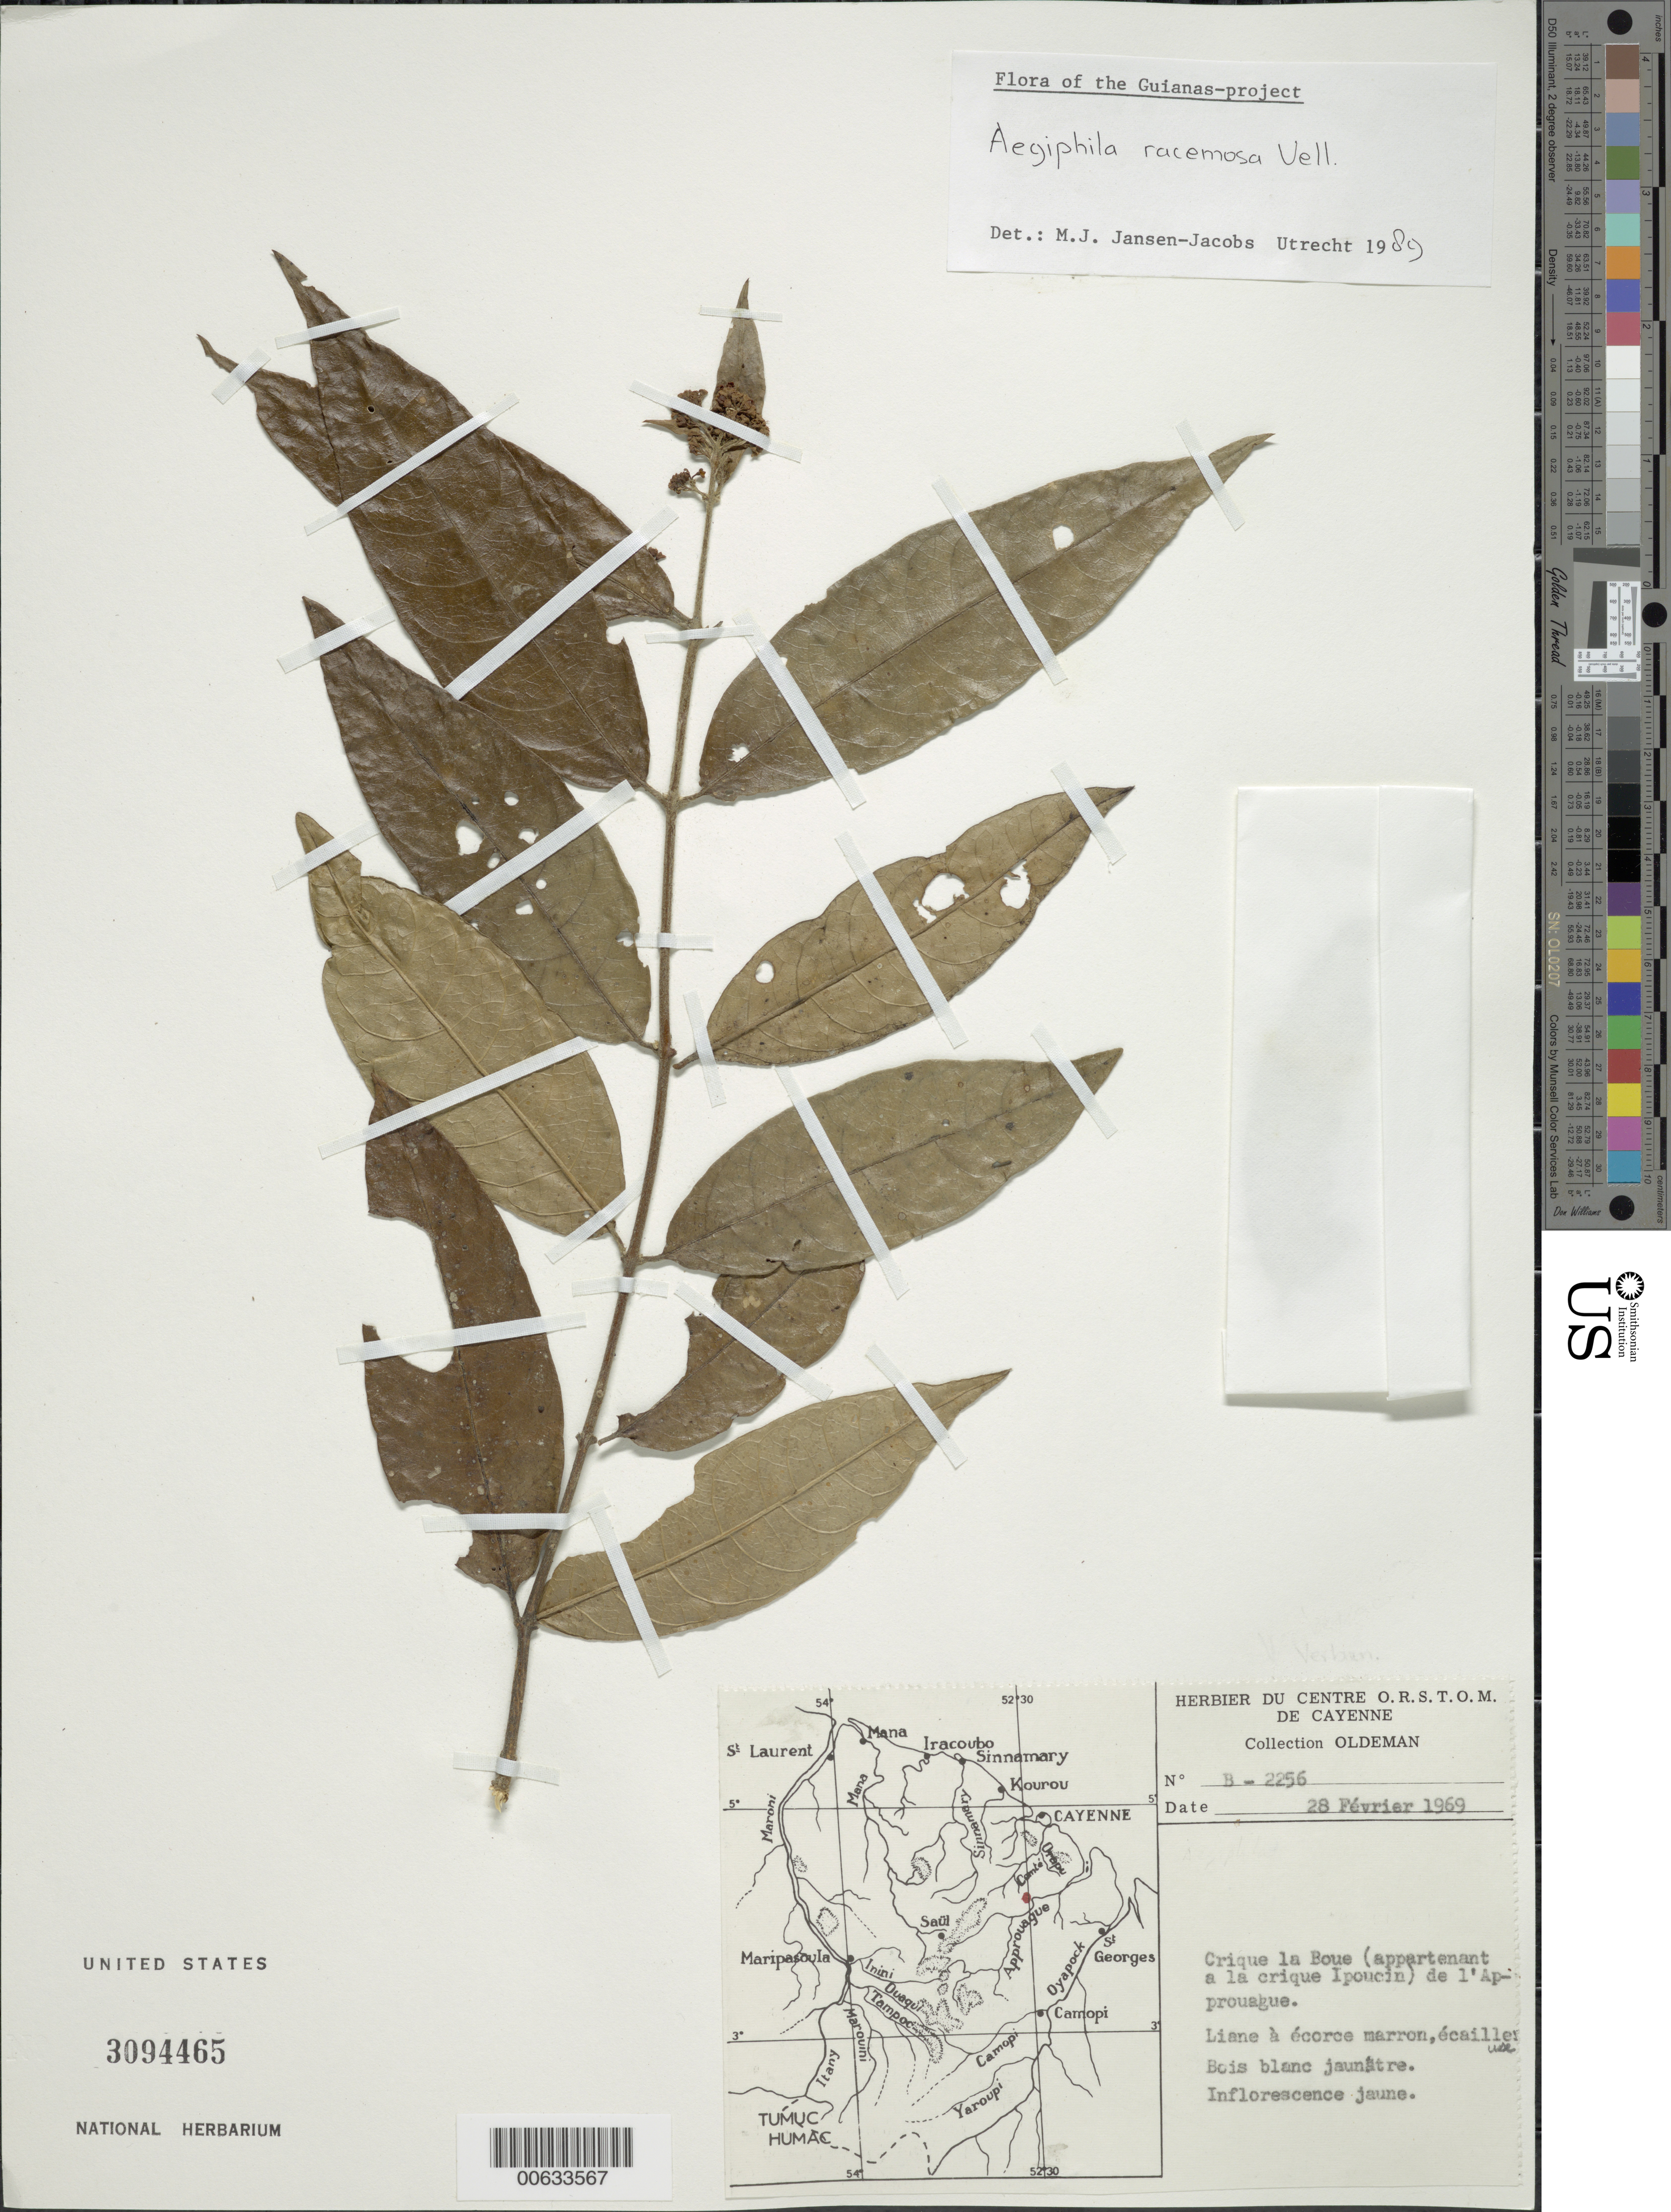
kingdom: Plantae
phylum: Tracheophyta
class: Magnoliopsida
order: Lamiales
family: Lamiaceae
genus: Aegiphila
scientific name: Aegiphila racemosa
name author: Vell.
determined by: Jansen-Jacobs, M. J., (U), Nationaal Herbarium Nederland, Utrecht University branch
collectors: R. Oldeman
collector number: B 2256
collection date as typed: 28-Feb-69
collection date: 1969-02-28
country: French Guiana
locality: Crique la Boue, appartenant a la crique Ipoucin de l'Approuague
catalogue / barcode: US 3094465